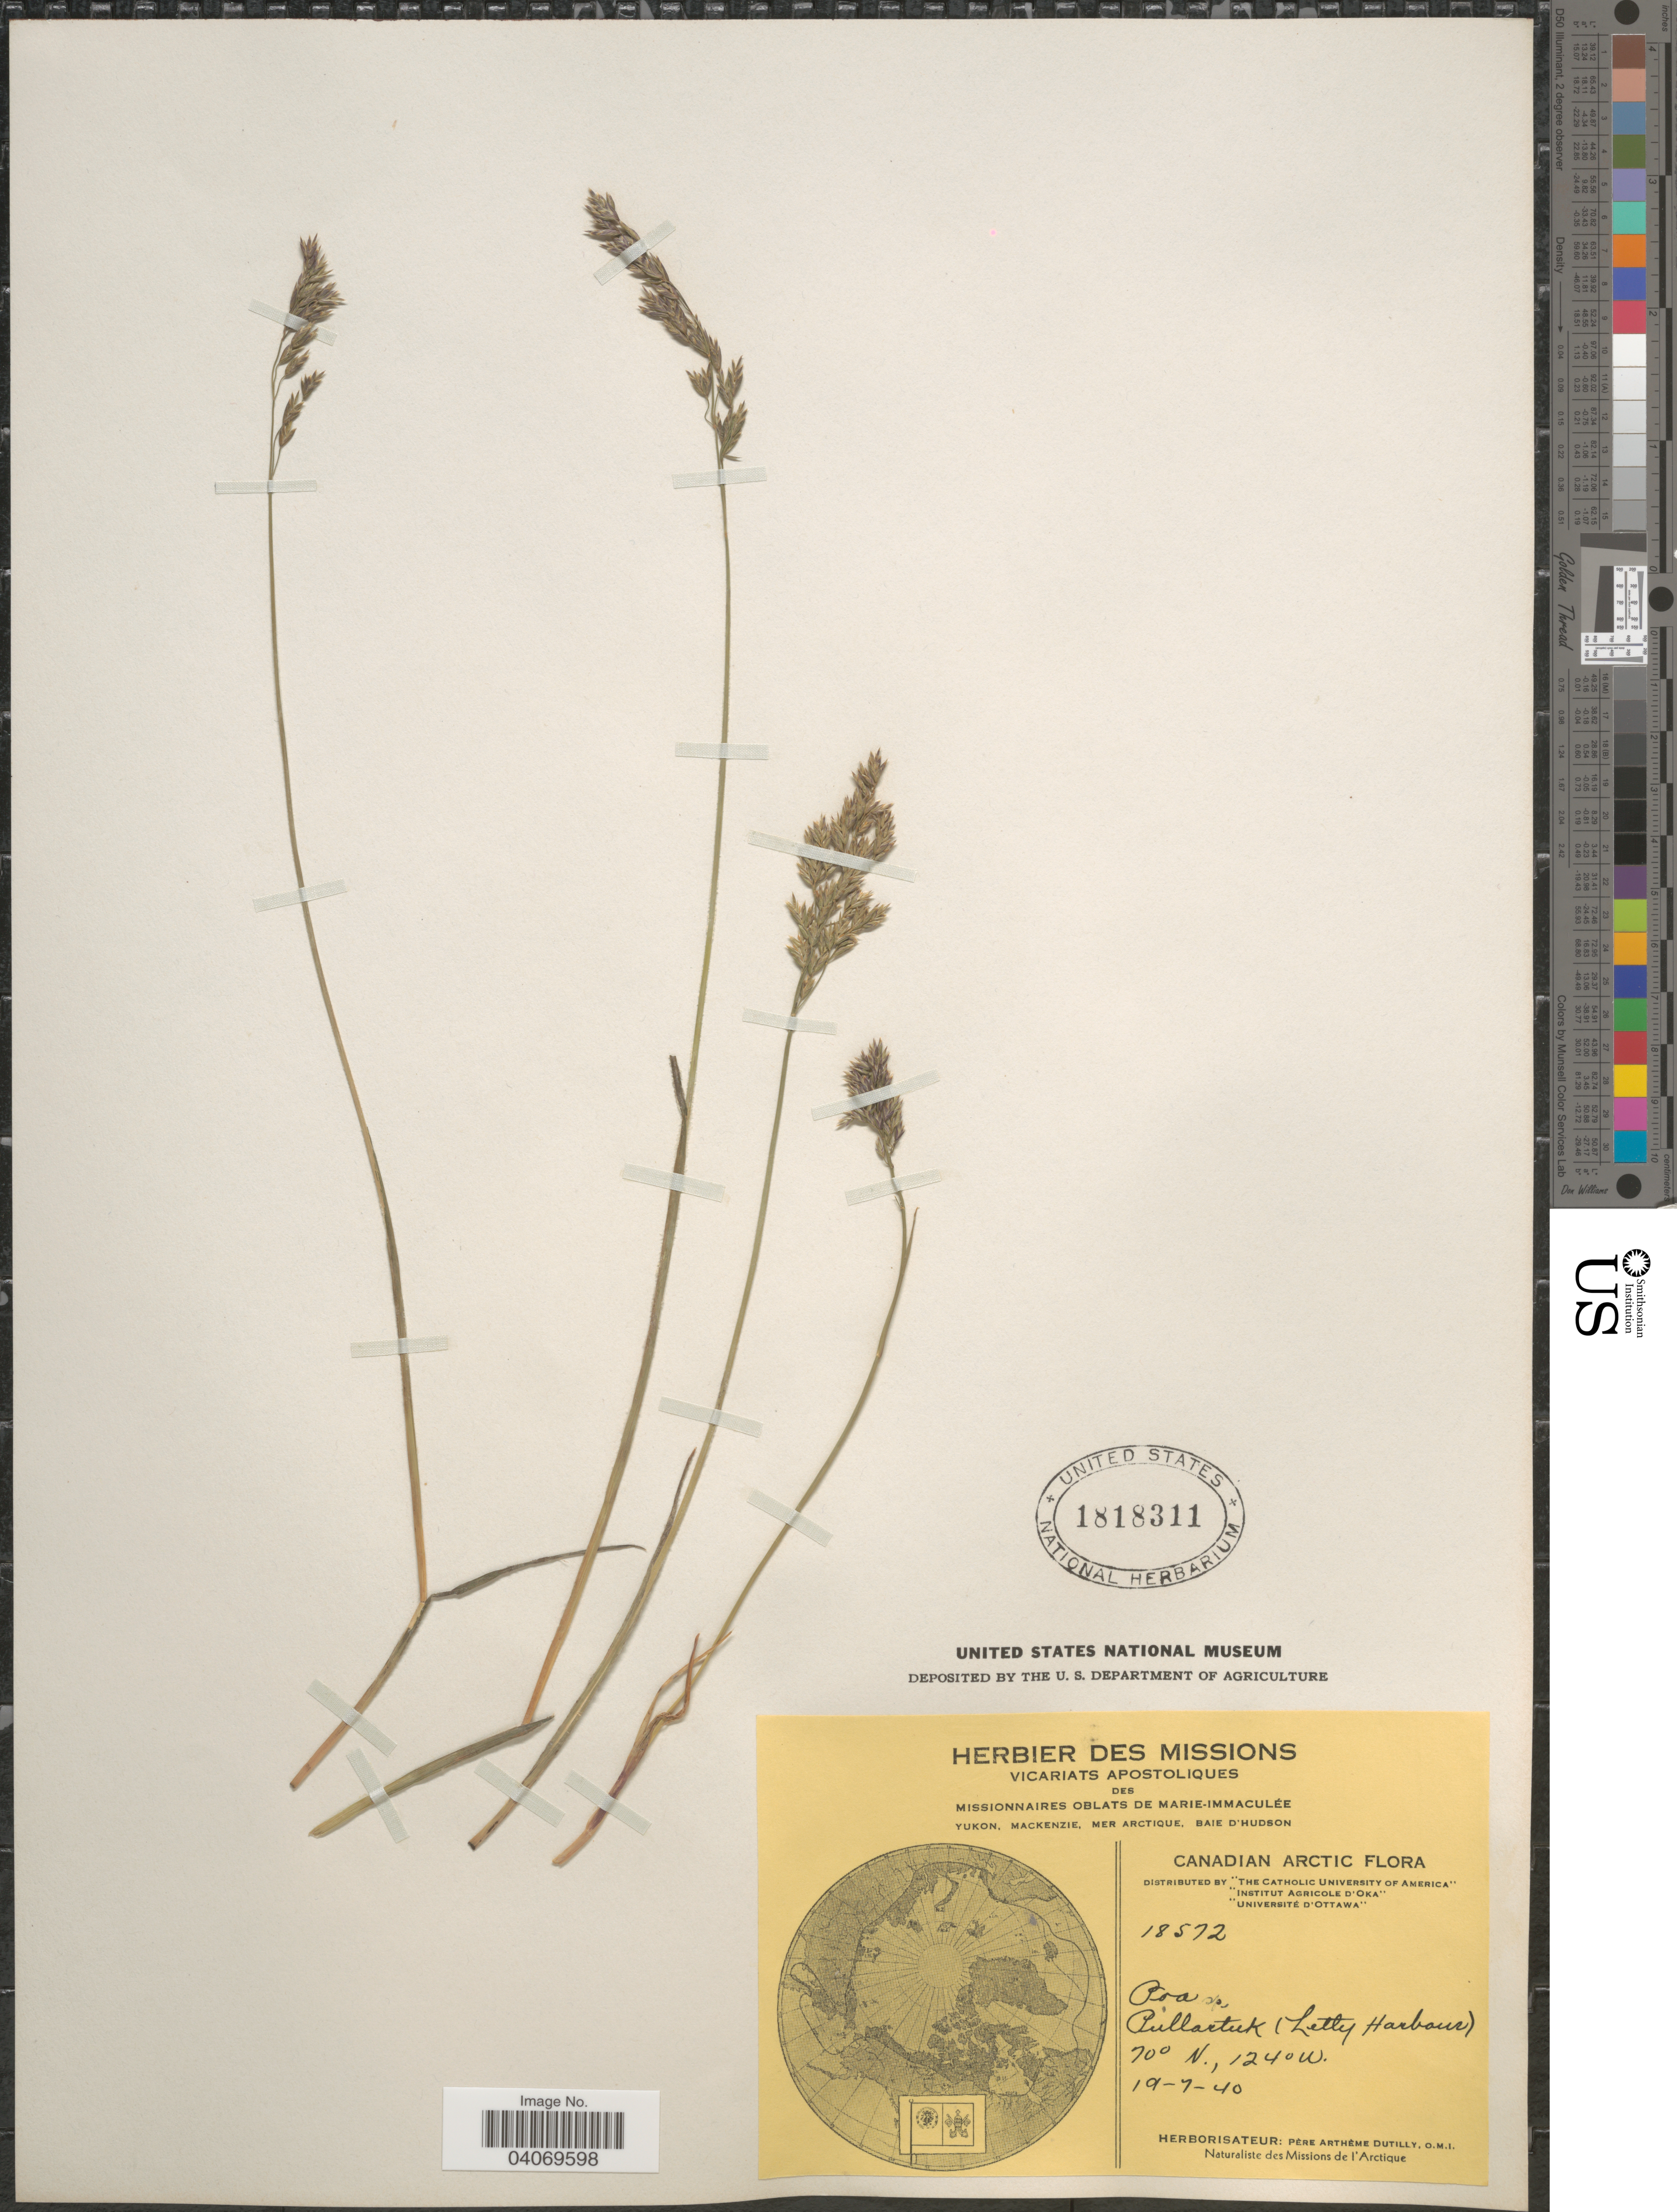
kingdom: Plantae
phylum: Tracheophyta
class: Liliopsida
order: Poales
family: Poaceae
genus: Poa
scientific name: Poa sp.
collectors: P. Dutilly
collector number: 18572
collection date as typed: Transcribed d/m/y: 19/7/40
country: Canada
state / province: Northwest Territories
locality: Herbier des Missions. Baie D'Hudson [unsure placement]. Canadian Arctic. Pullartuk (Letty Harbour). Naturaliste des Missions de l'Arctique.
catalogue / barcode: US 1818311